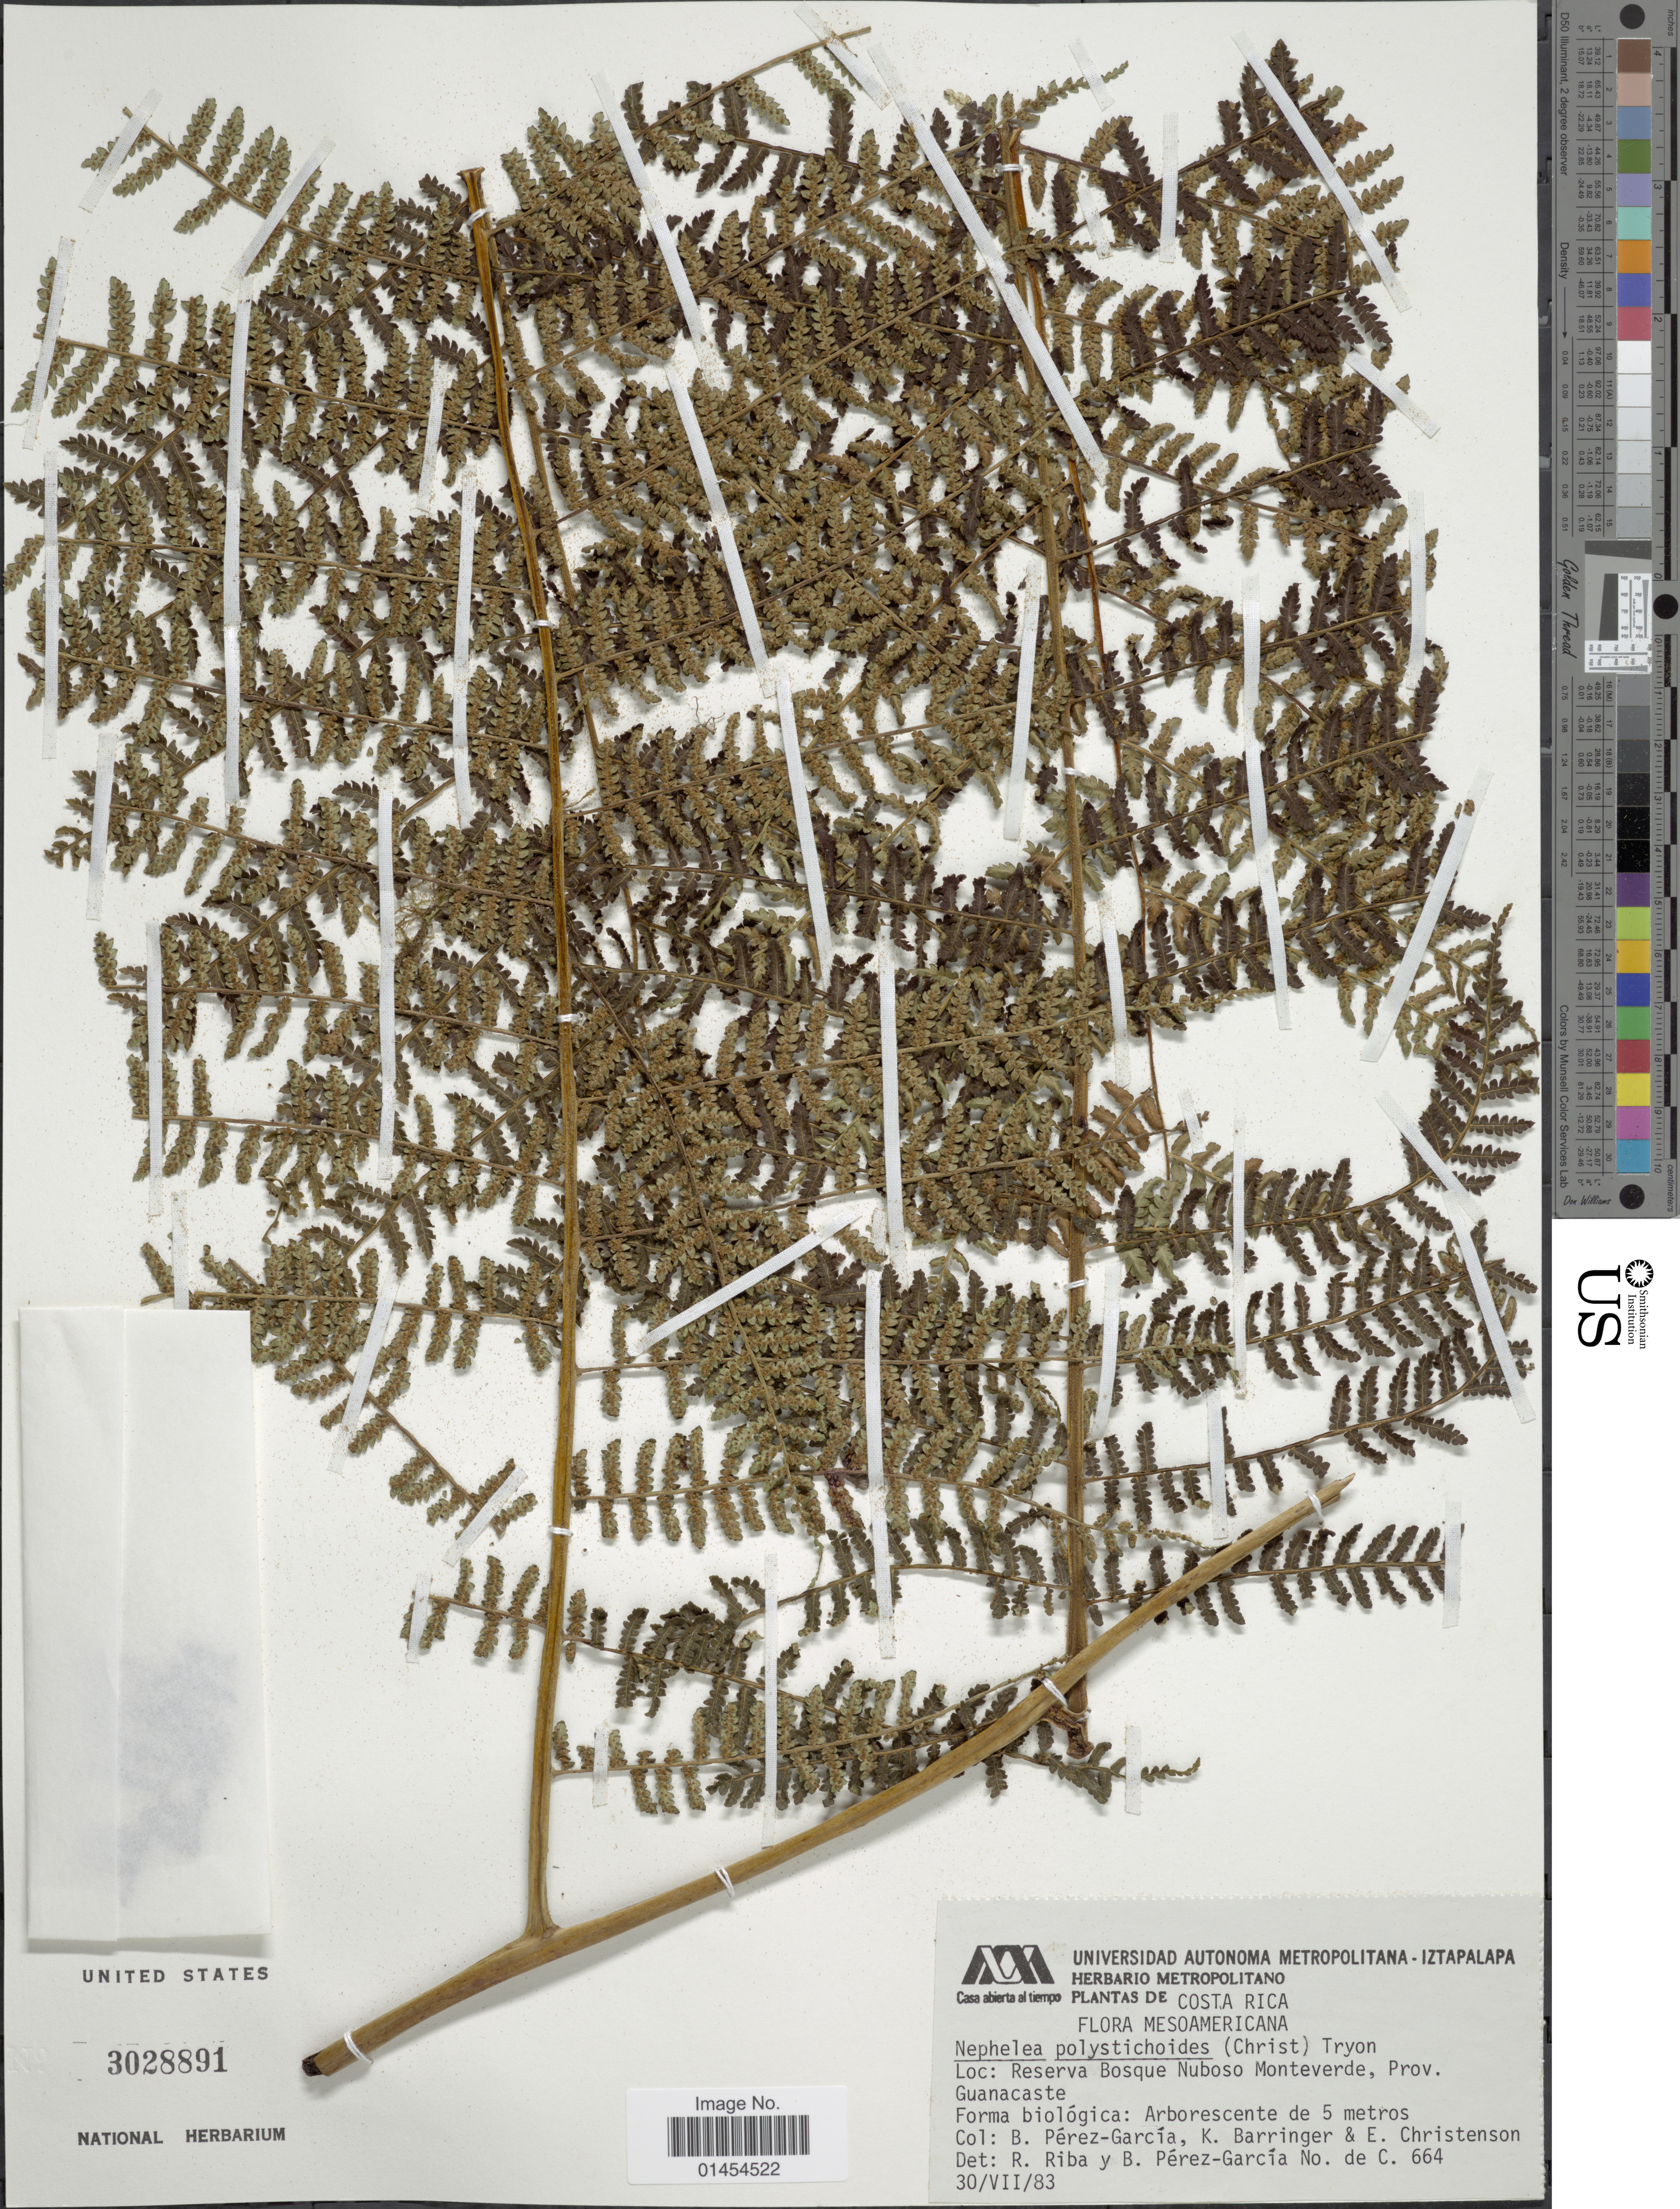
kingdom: Plantae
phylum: Tracheophyta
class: Polypodiopsida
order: Cyatheales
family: Cyatheaceae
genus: Alsophila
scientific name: Alsophila polystichoides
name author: Christ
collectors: B. Perez G., K. Barringer & E. Christenson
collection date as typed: Transcribed d/m/y: 30/7/83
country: Costa Rica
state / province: Guanacaste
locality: Reserva Bosque Nuboso Monteverde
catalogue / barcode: US 3028891